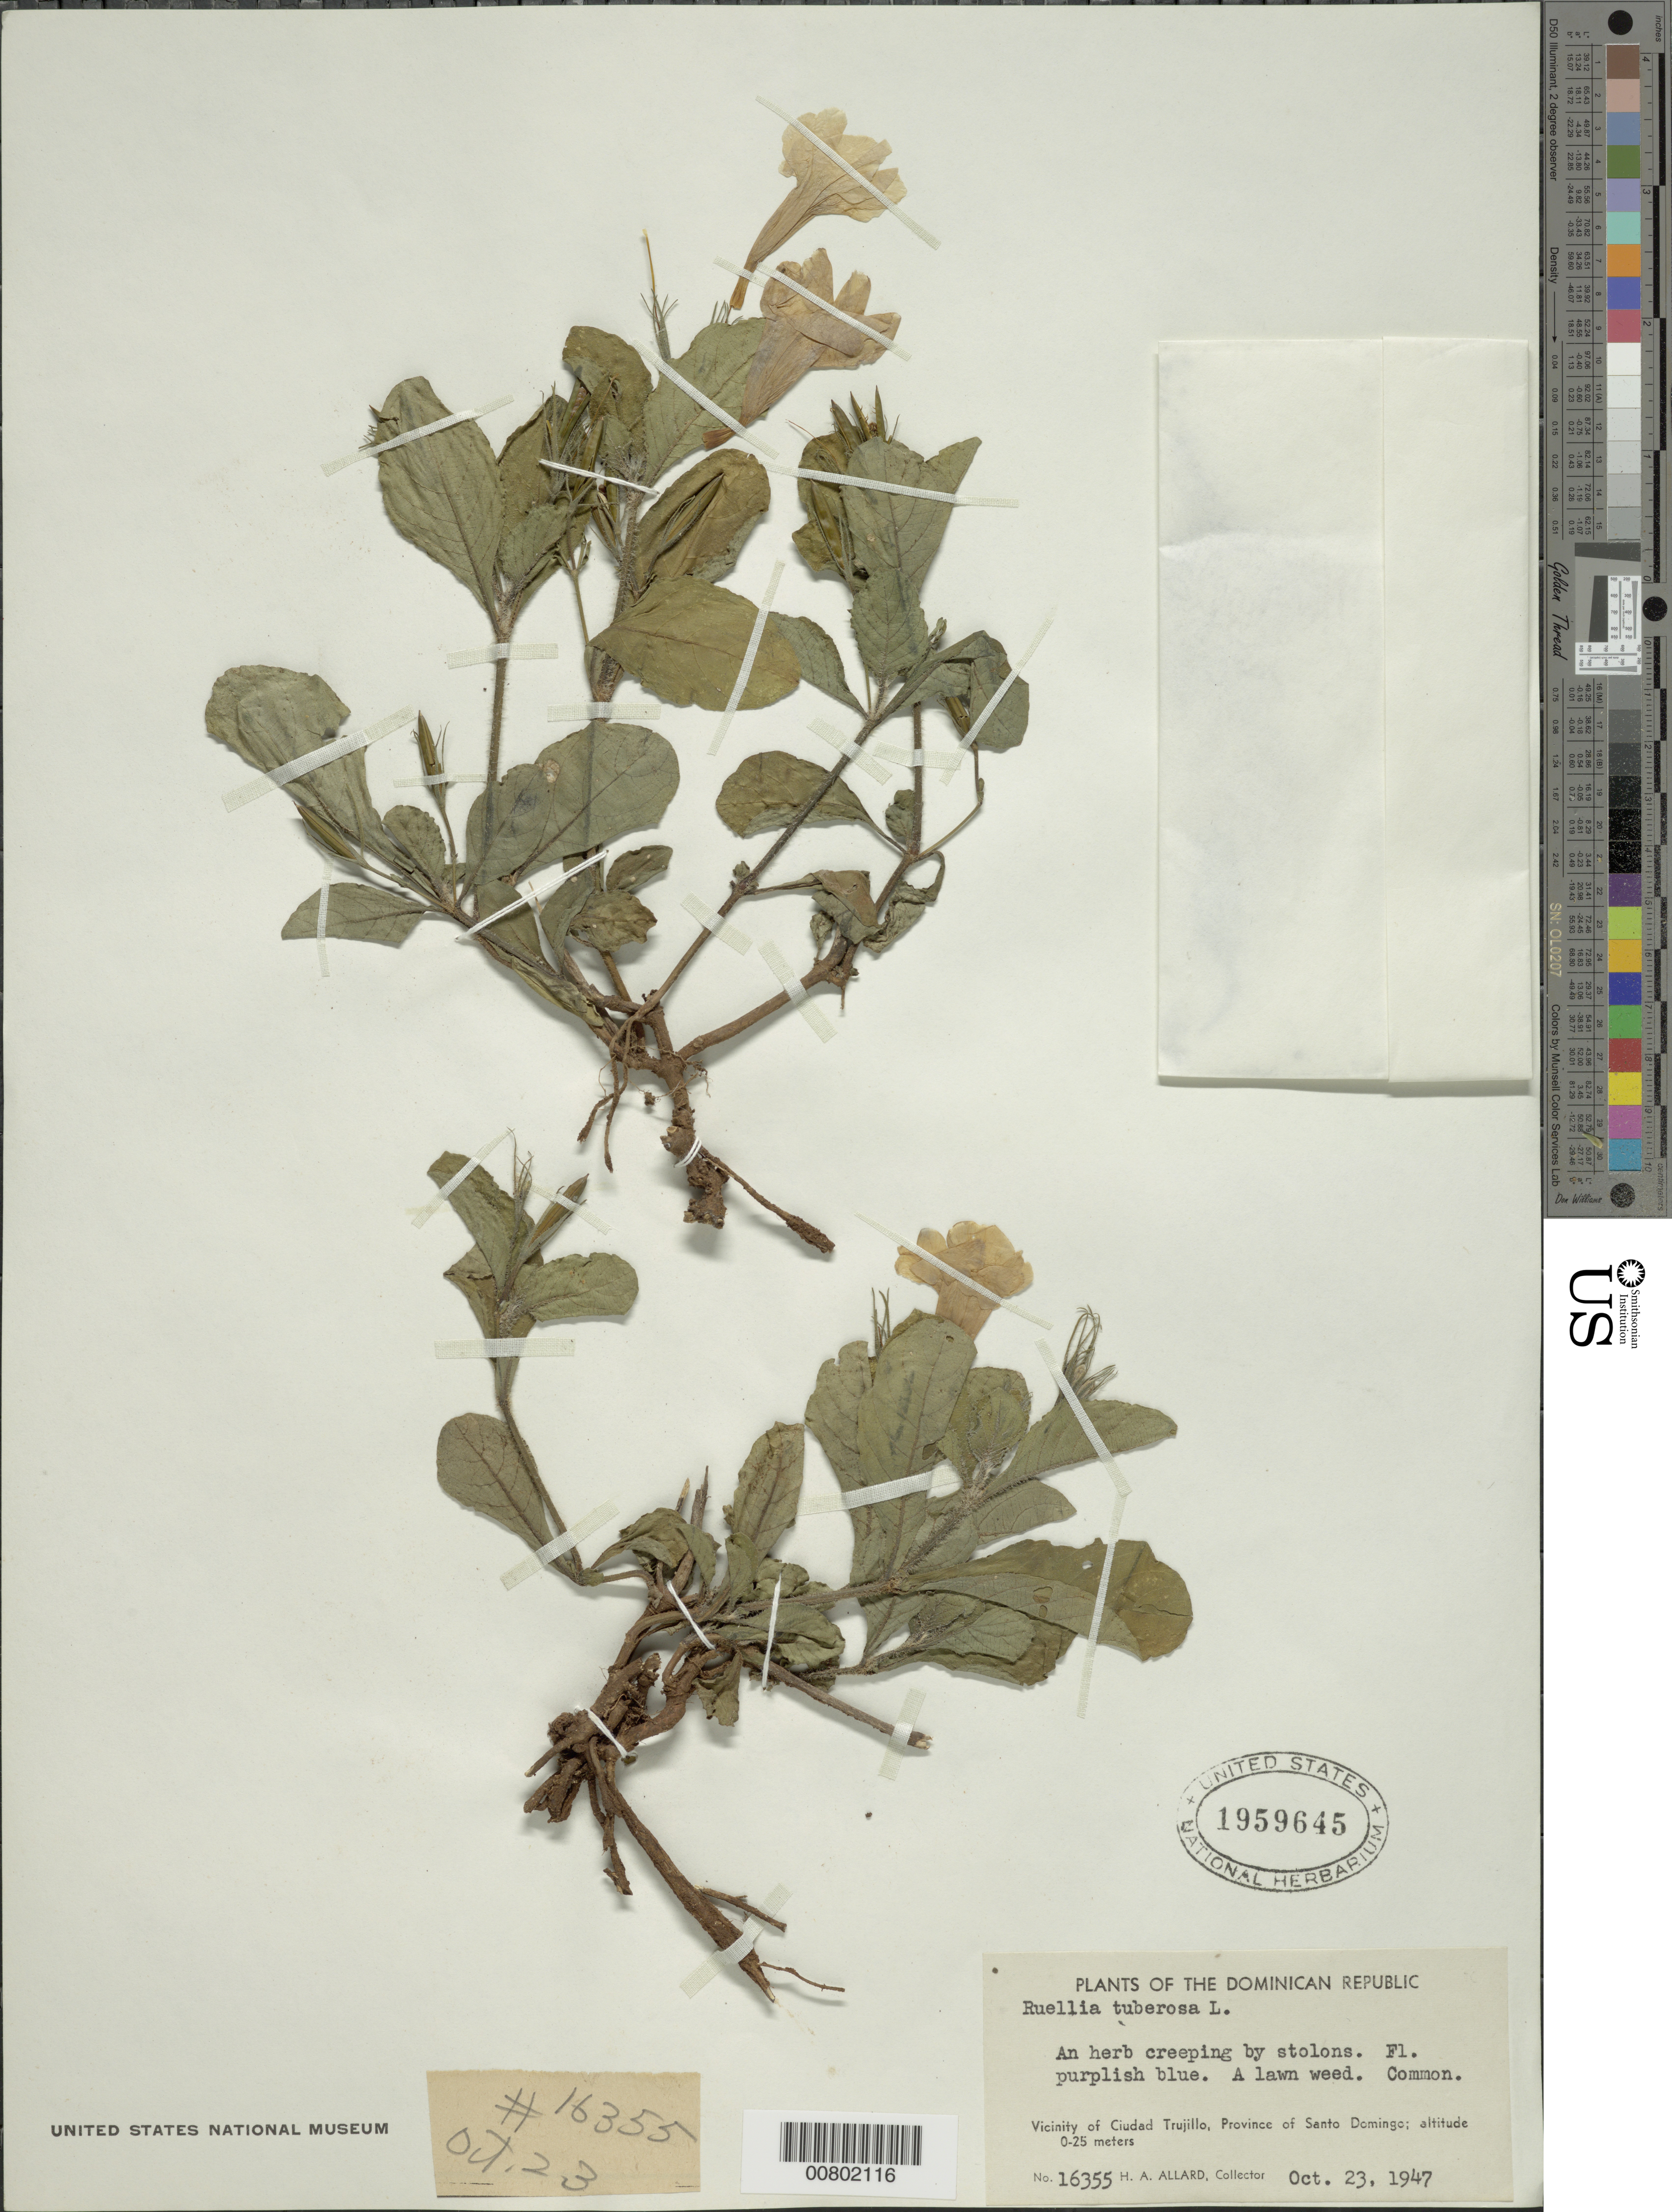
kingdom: Plantae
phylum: Tracheophyta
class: Magnoliopsida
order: Lamiales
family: Acanthaceae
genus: Ruellia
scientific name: Ruellia tuberosa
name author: L.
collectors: H. A. Allard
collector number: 16355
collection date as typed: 23 Oct 1947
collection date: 1947-10-23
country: Dominican Republic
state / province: Distrito Nacional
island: Hispaniola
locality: Vicinity of Santo Domingo,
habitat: Lawn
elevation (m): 0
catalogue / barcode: US 1959645